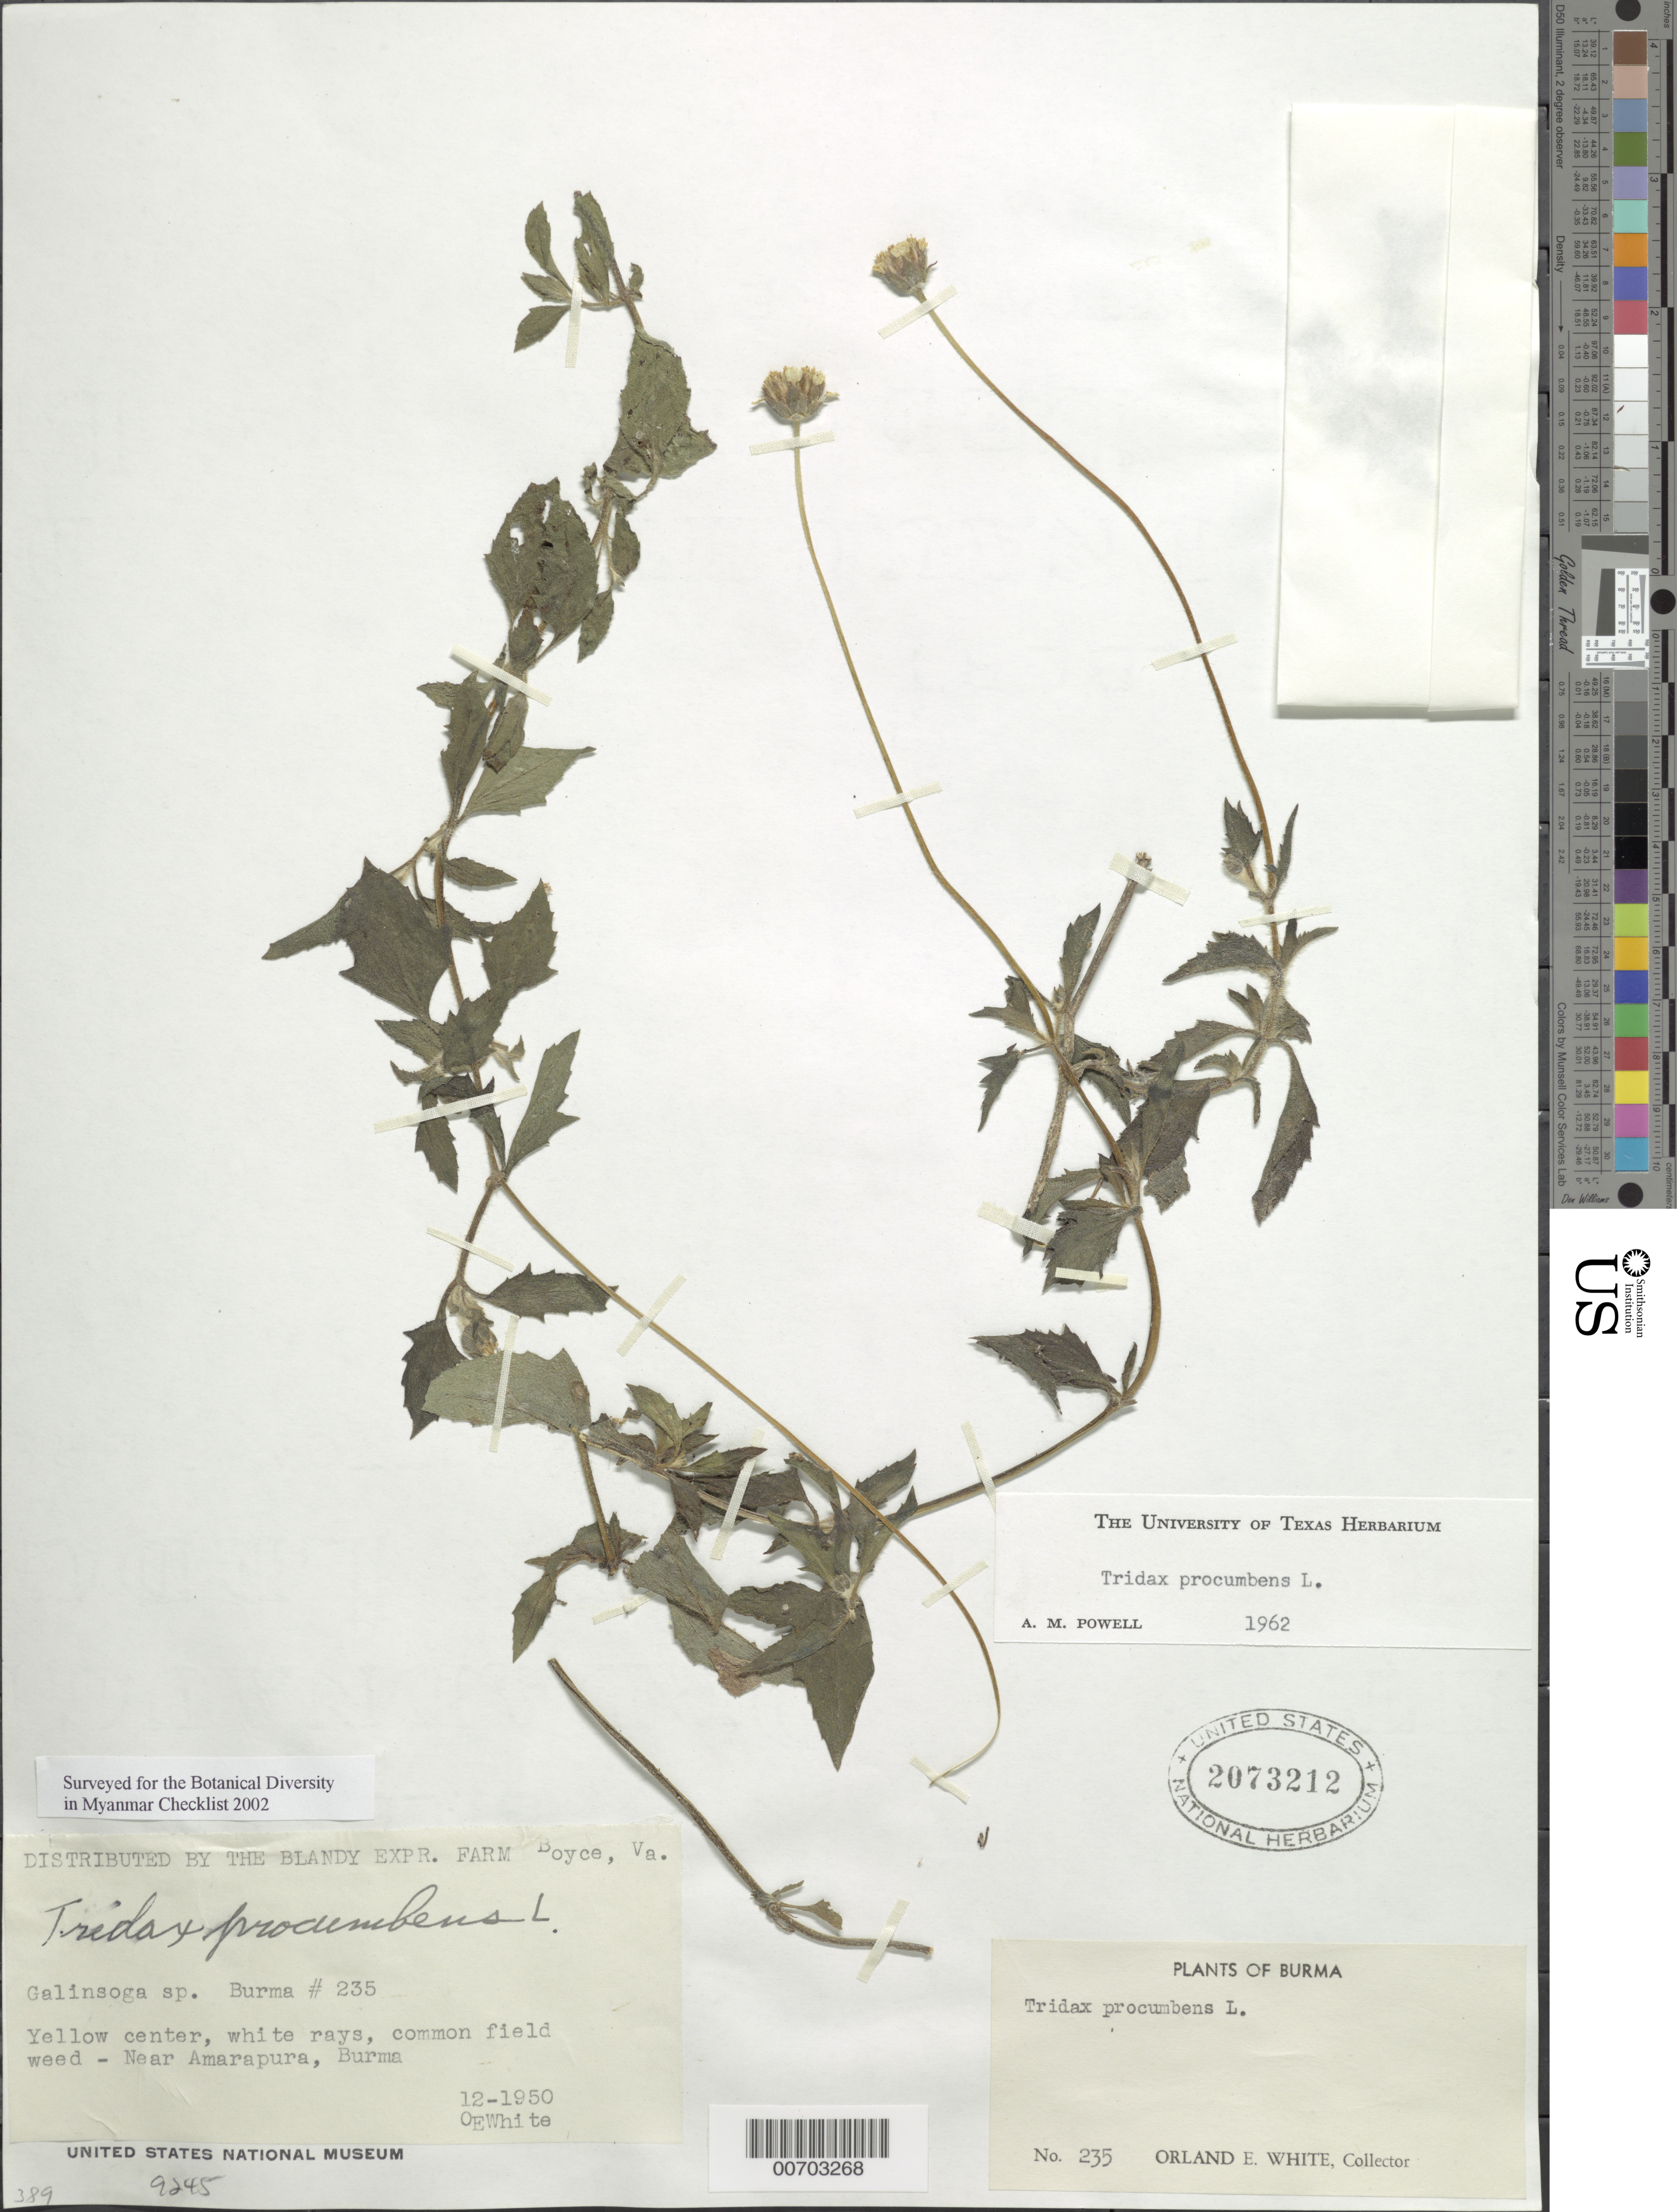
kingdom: Plantae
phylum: Tracheophyta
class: Magnoliopsida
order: Asterales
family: Asteraceae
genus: Tridax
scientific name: Tridax procumbens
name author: L.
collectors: O. E. White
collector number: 235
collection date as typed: Dec 1950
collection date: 1950-12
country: Myanmar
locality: Amarapura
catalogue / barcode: US 2073212